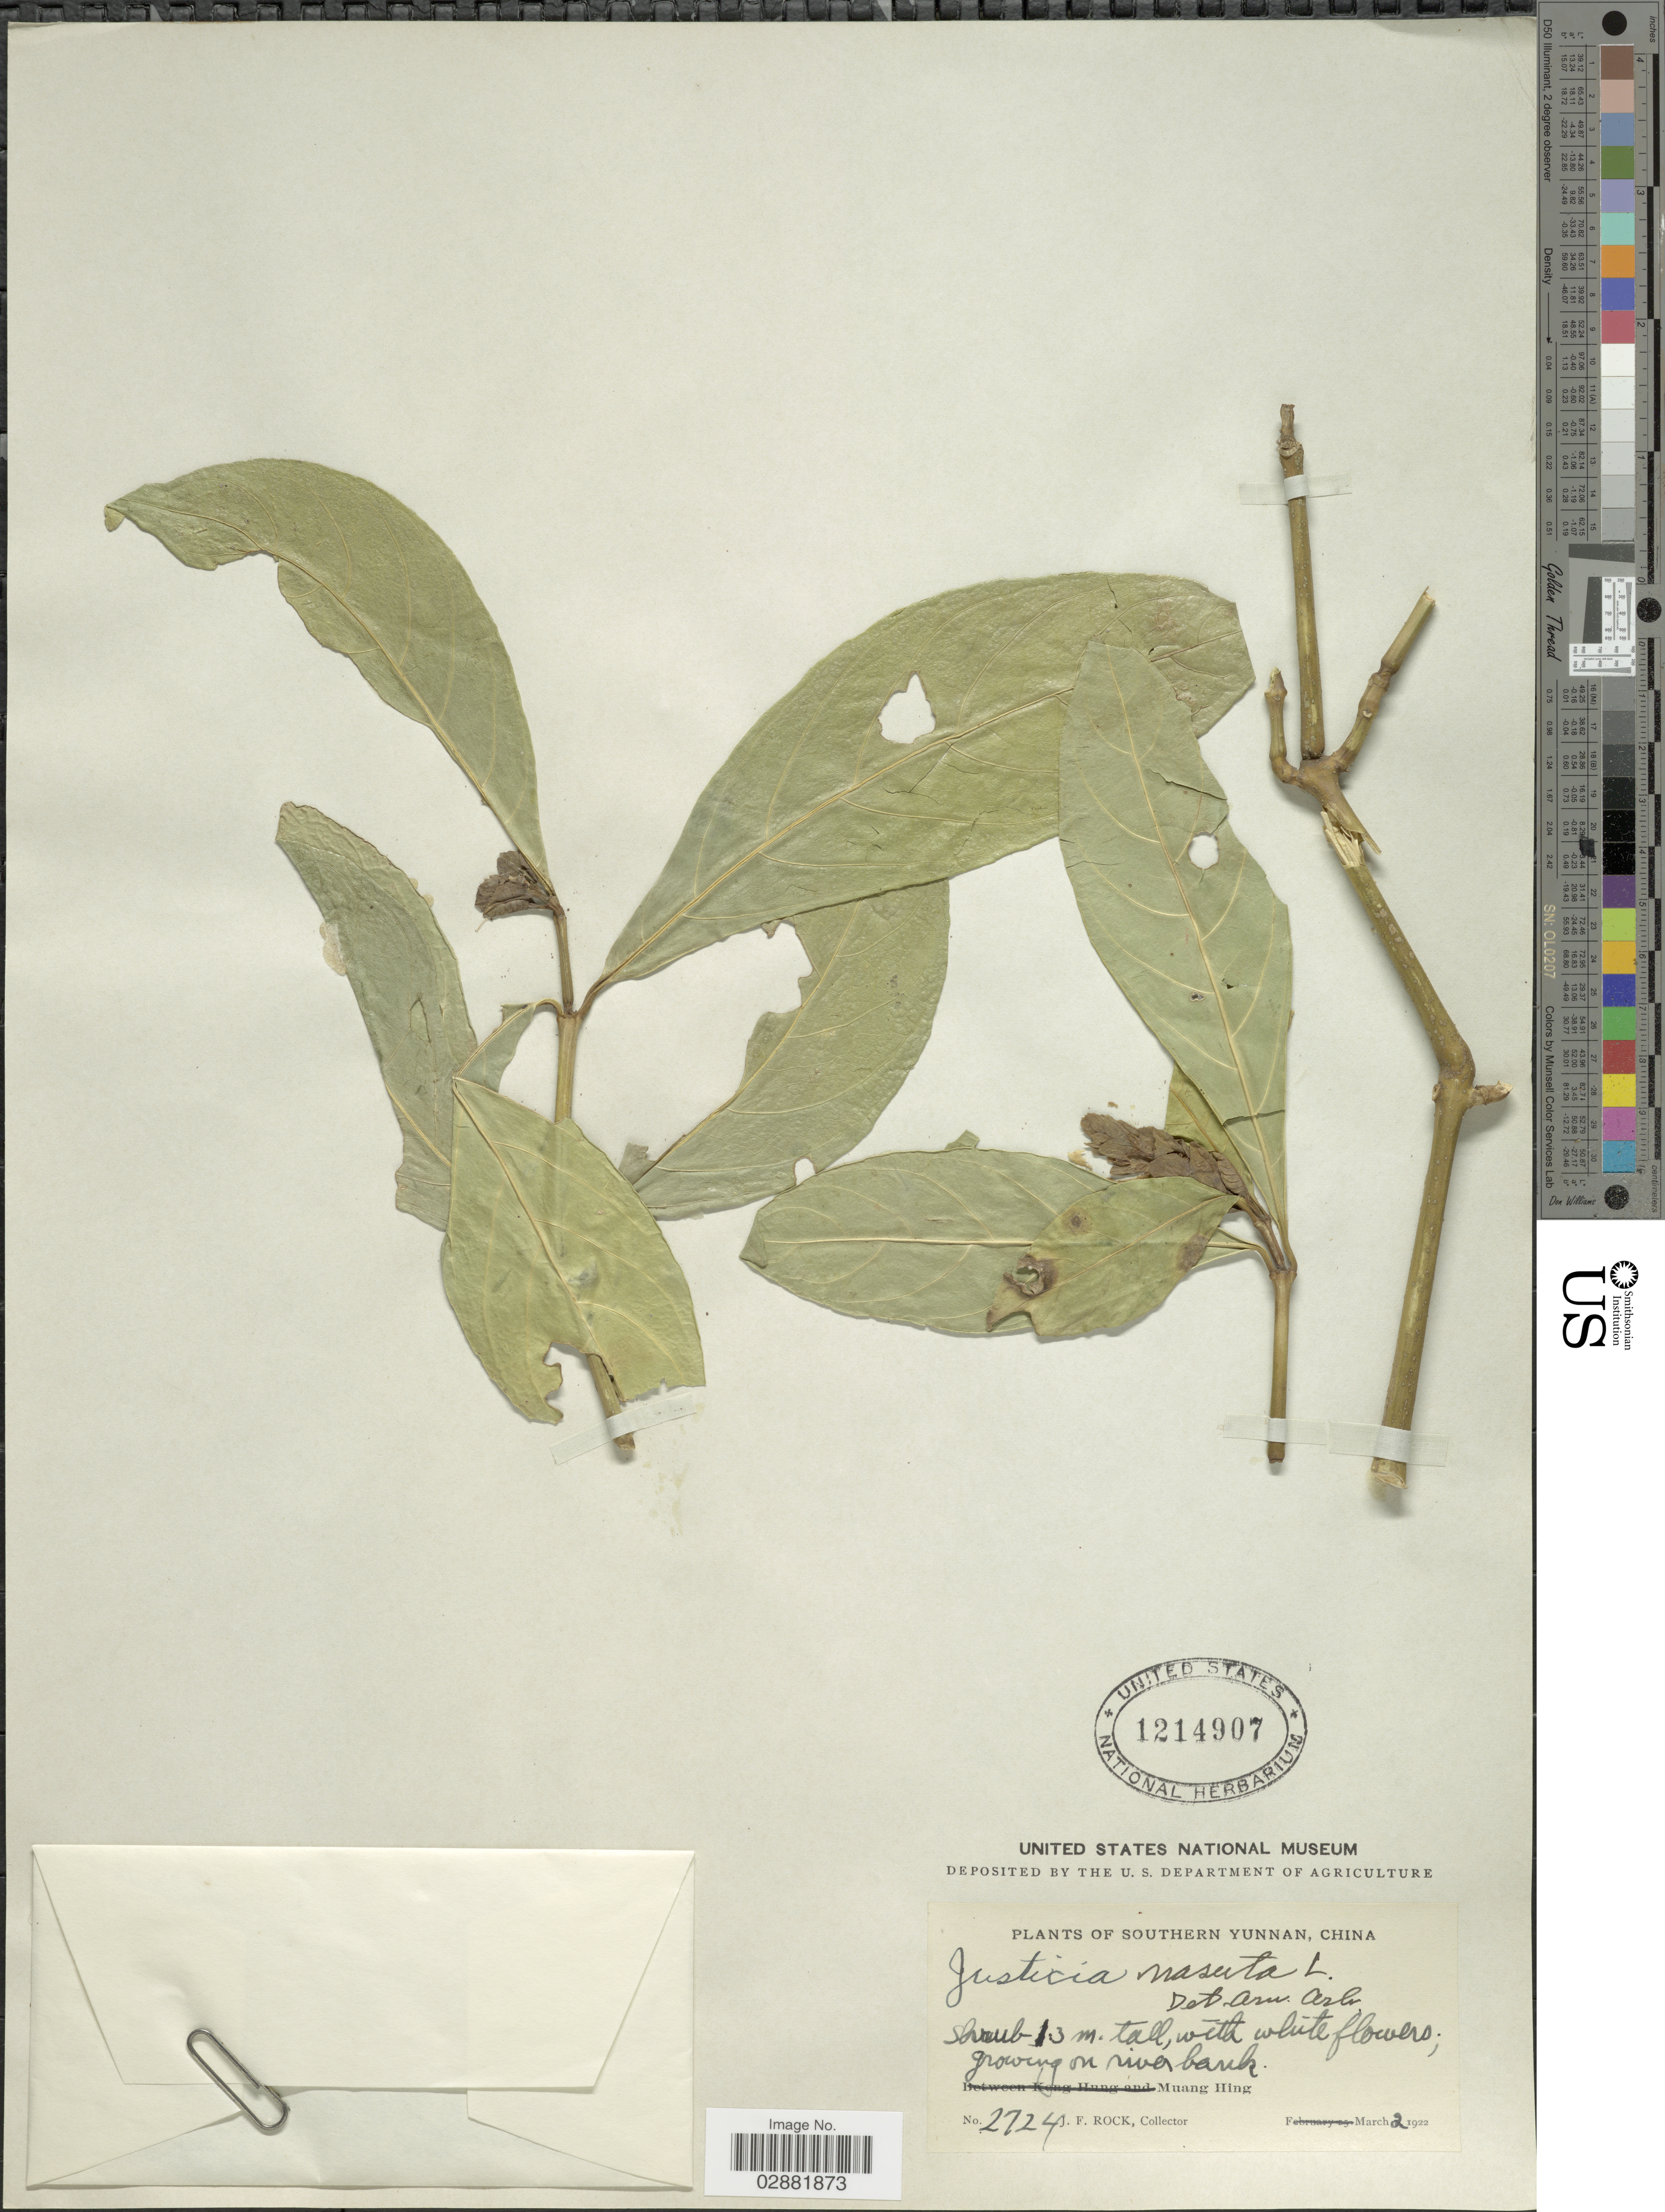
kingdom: Plantae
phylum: Tracheophyta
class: Magnoliopsida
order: Lamiales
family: Acanthaceae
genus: Justicia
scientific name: Justicia nasuta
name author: L.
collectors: J. Rock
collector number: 2724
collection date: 1922-03-02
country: China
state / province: Yunnan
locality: Southern Yunnan, growing on river bank, Muang Hing.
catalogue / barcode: US 1214907